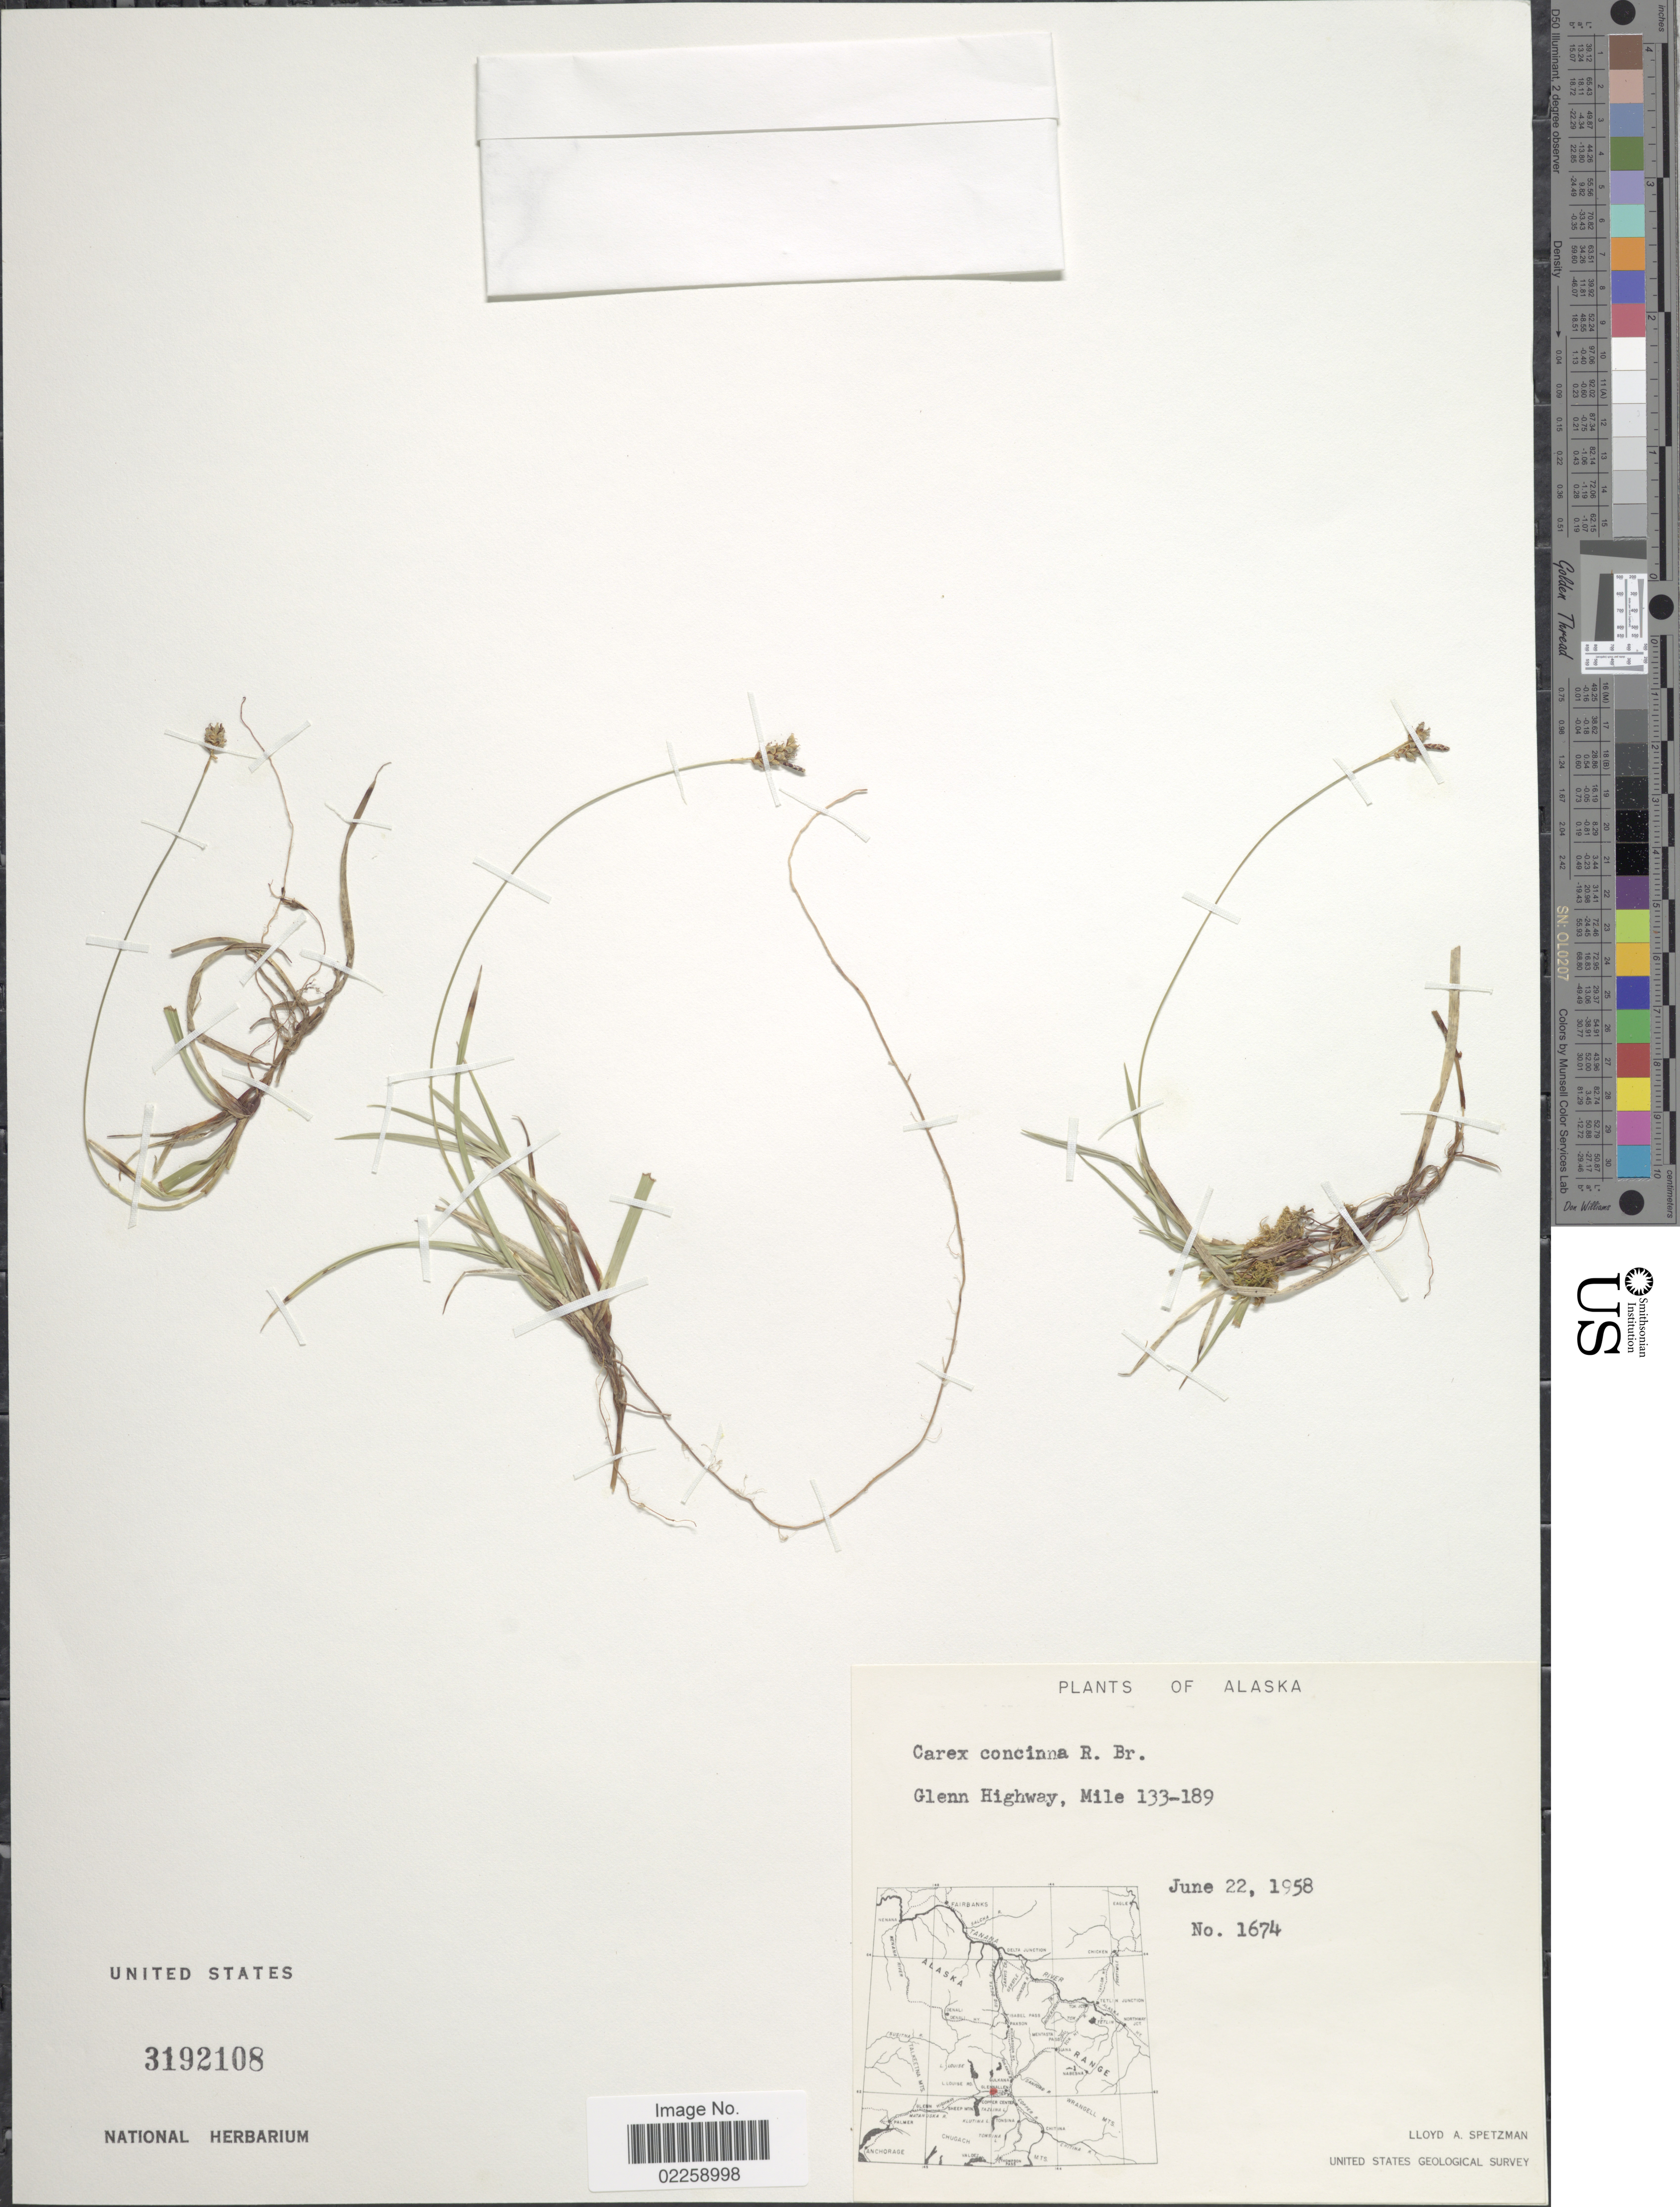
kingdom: Plantae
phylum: Tracheophyta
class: Liliopsida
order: Poales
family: Cyperaceae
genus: Carex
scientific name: Carex concinna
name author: R. Br.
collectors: L. Spetzman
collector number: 1674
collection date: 1958-06-22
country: United States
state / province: Alaska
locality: Glenn Highway, Mile 133-189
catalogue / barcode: US 3192108